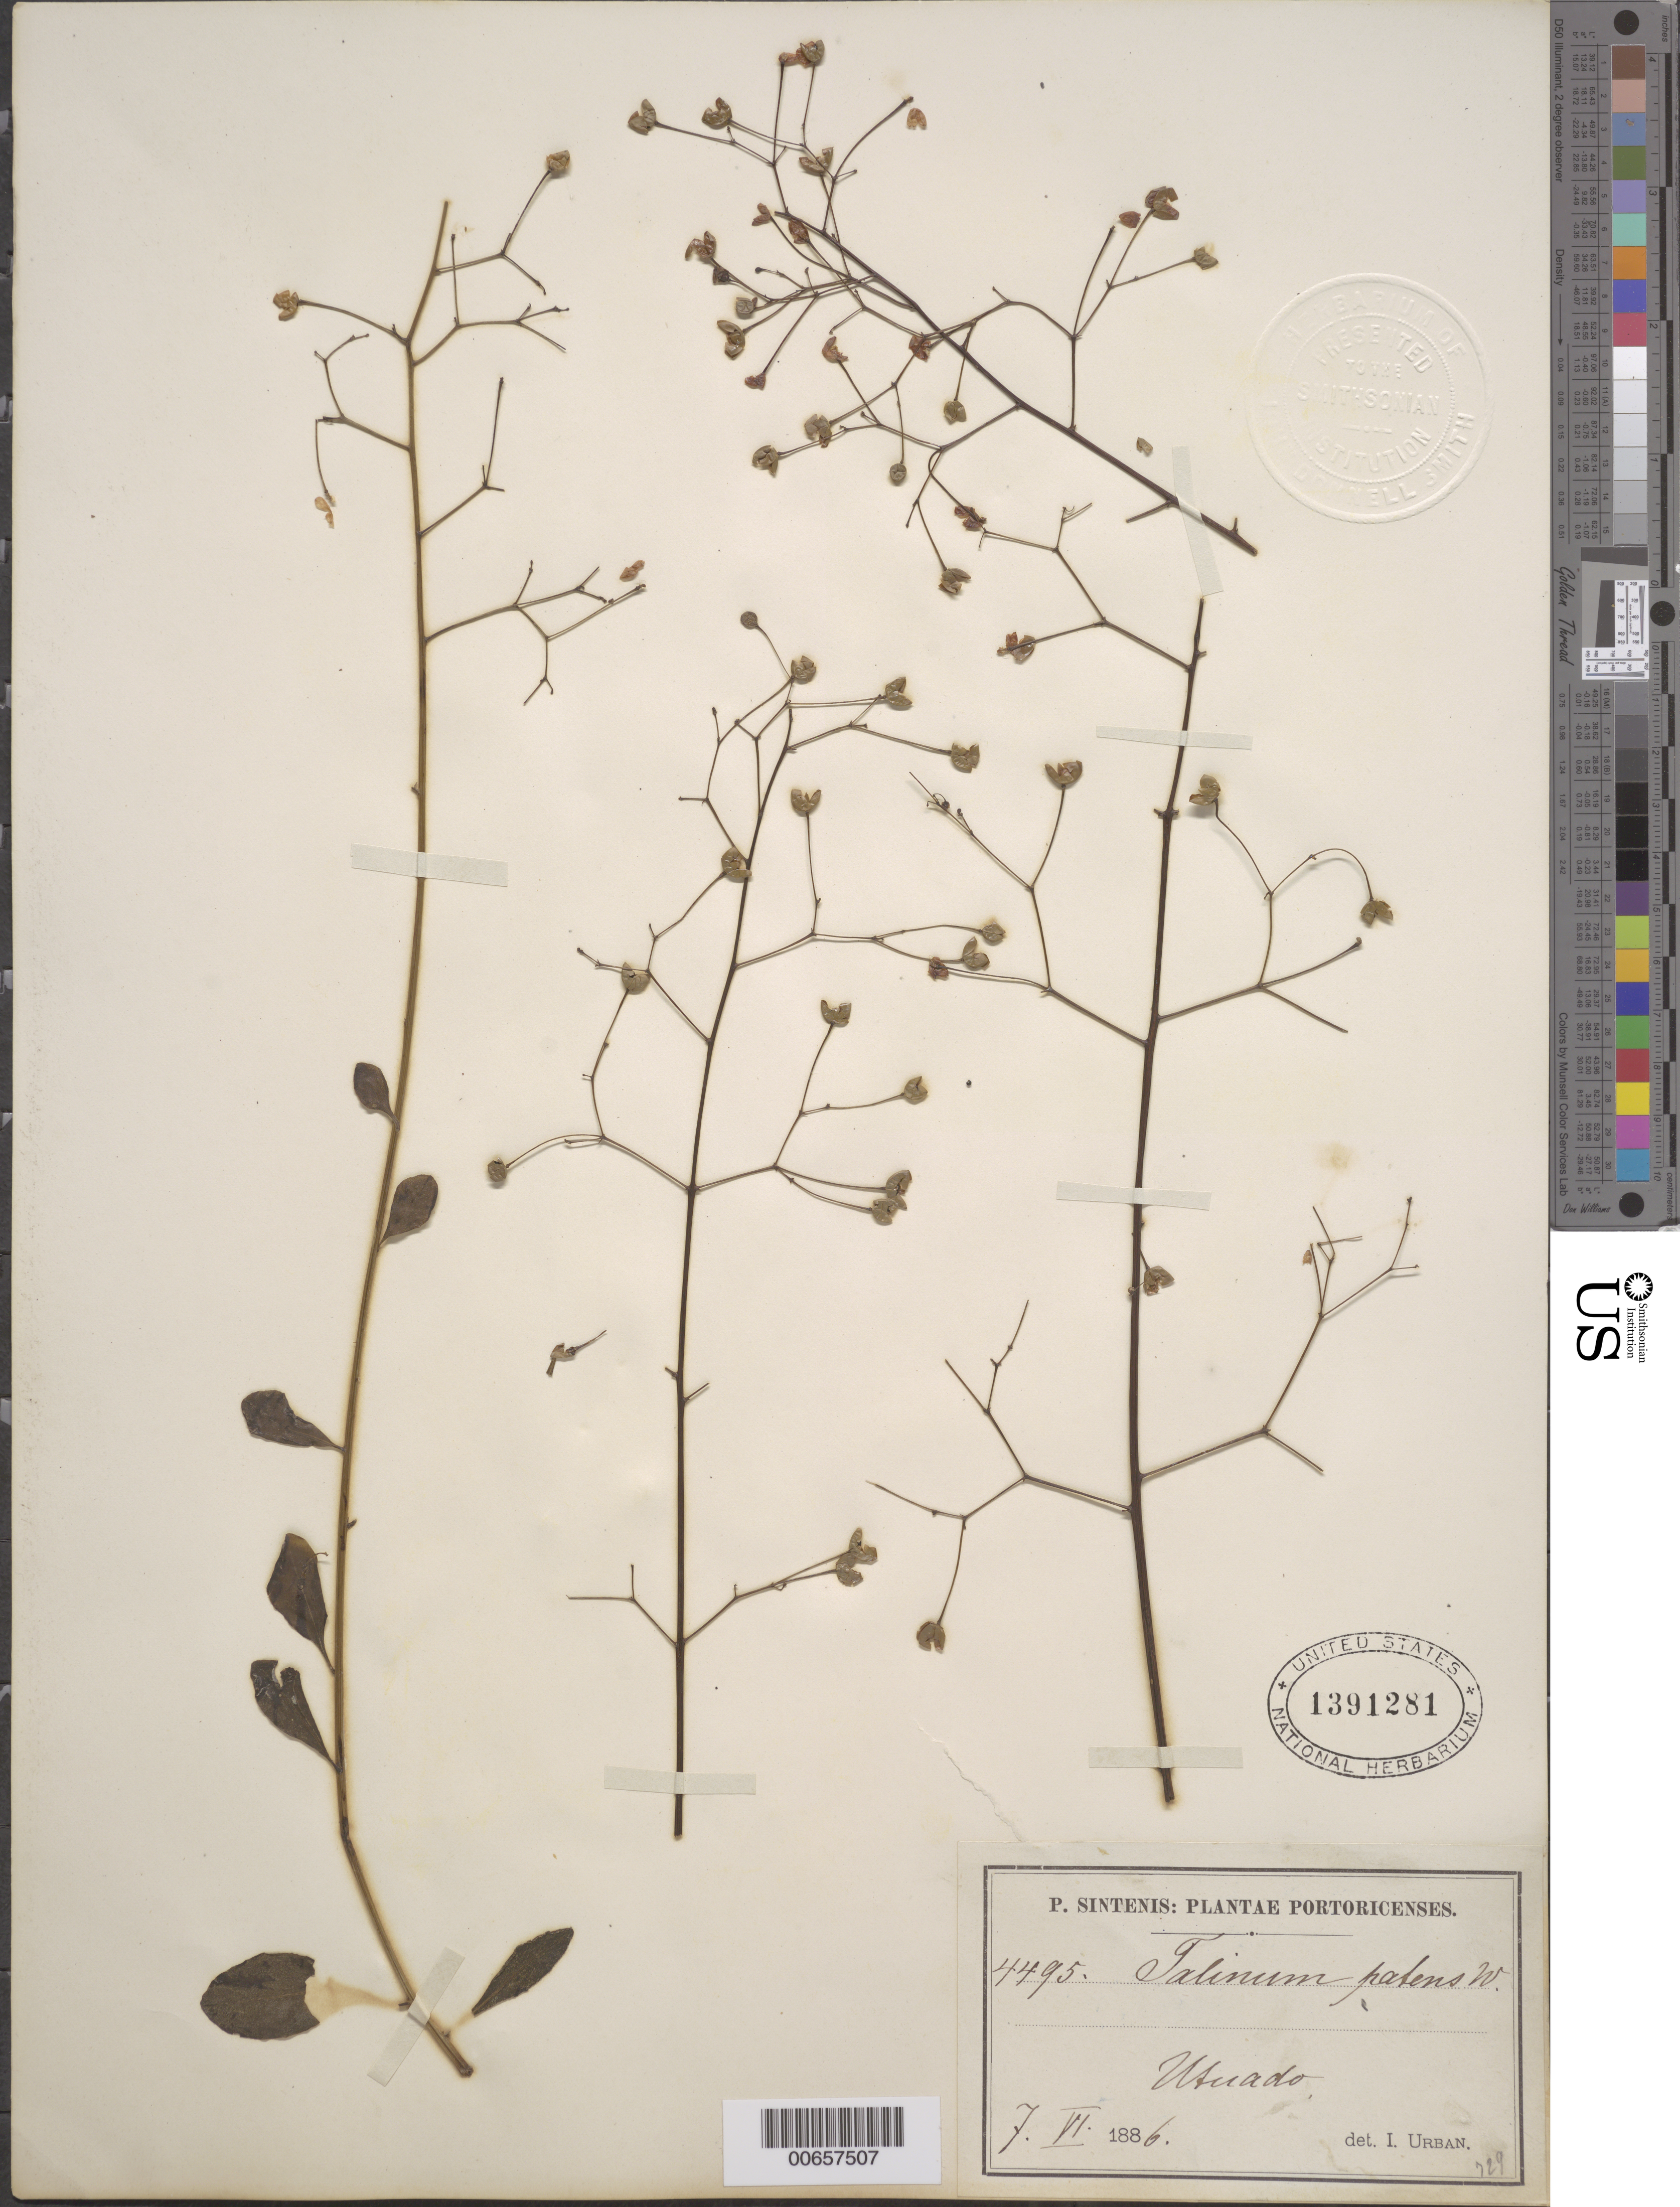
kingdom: Plantae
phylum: Tracheophyta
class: Magnoliopsida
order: Caryophyllales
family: Talinaceae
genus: Talinum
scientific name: Talinum patens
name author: Willd.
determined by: Urban, Ignatz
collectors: P. Sintenis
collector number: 4495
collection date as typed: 07 Jun 1886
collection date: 1886-06-07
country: Puerto Rico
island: Greater Antilles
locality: Utuado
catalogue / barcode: US 1391281